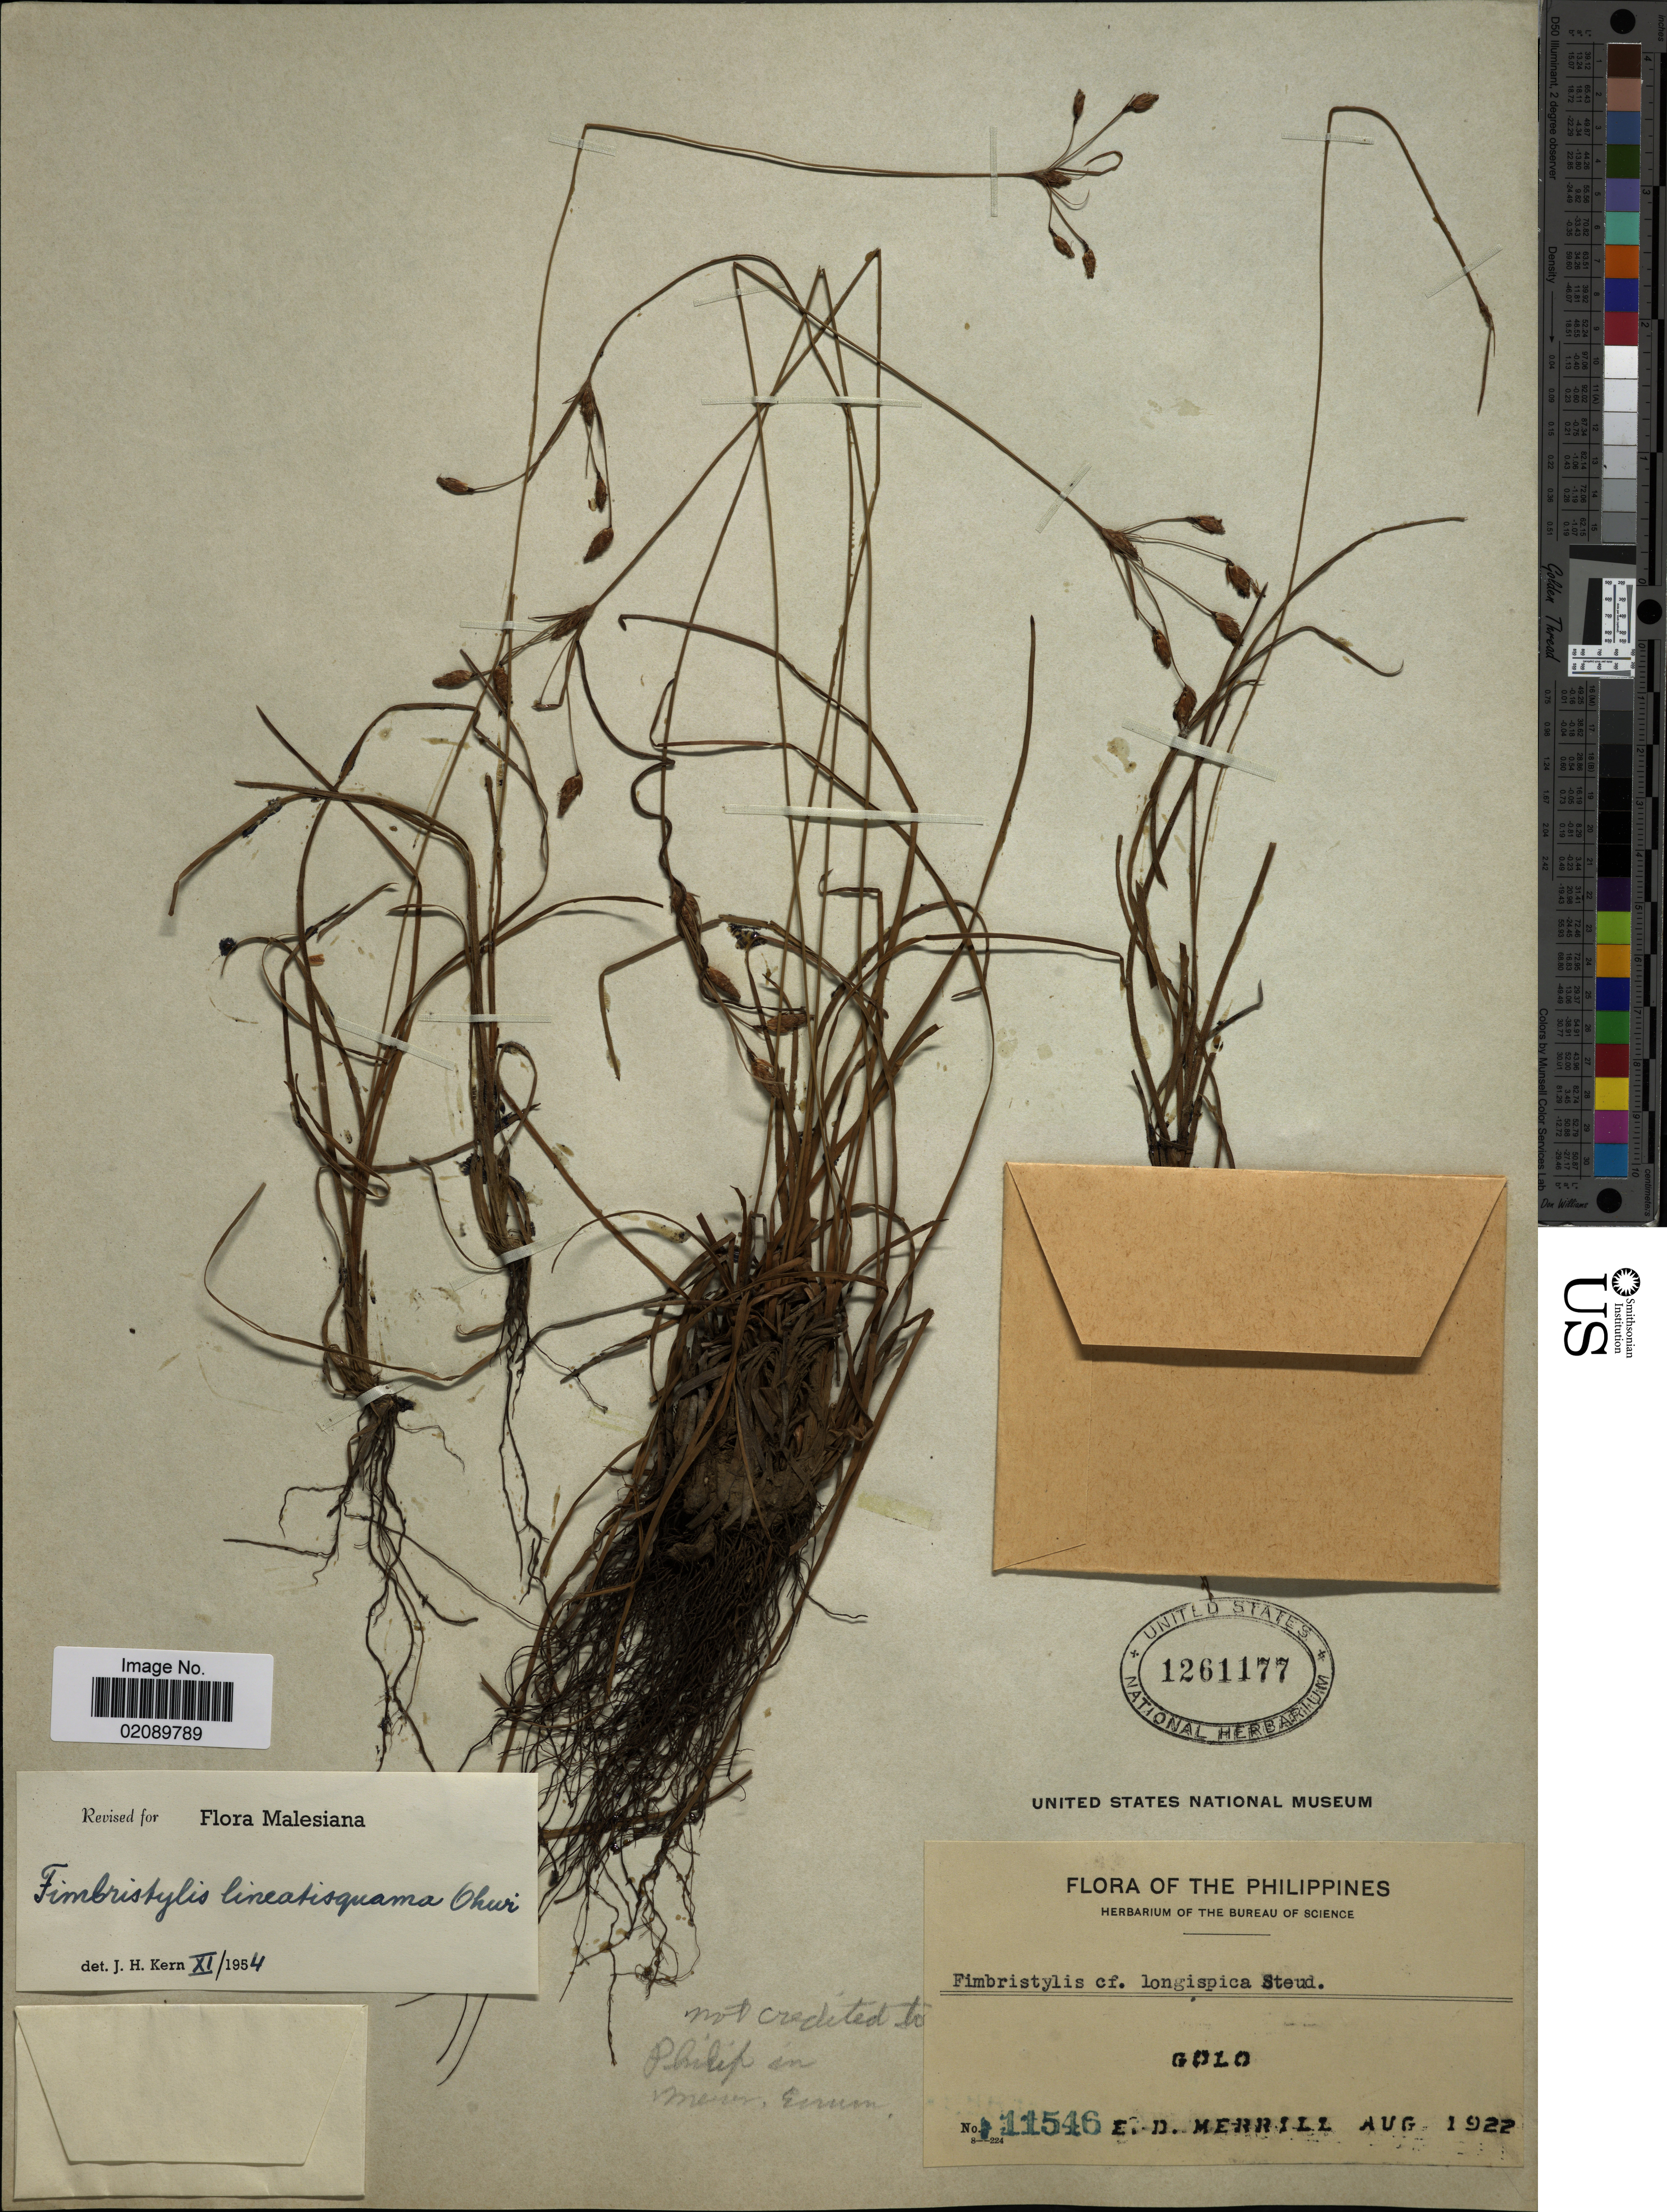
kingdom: Plantae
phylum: Tracheophyta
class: Liliopsida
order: Poales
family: Cyperaceae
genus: Fimbristylis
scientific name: Fimbristylis lineatisquama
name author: Ohwi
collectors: E. D. Merrill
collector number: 11546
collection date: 1922-08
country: Philippines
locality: Golo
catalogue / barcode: US 1261177